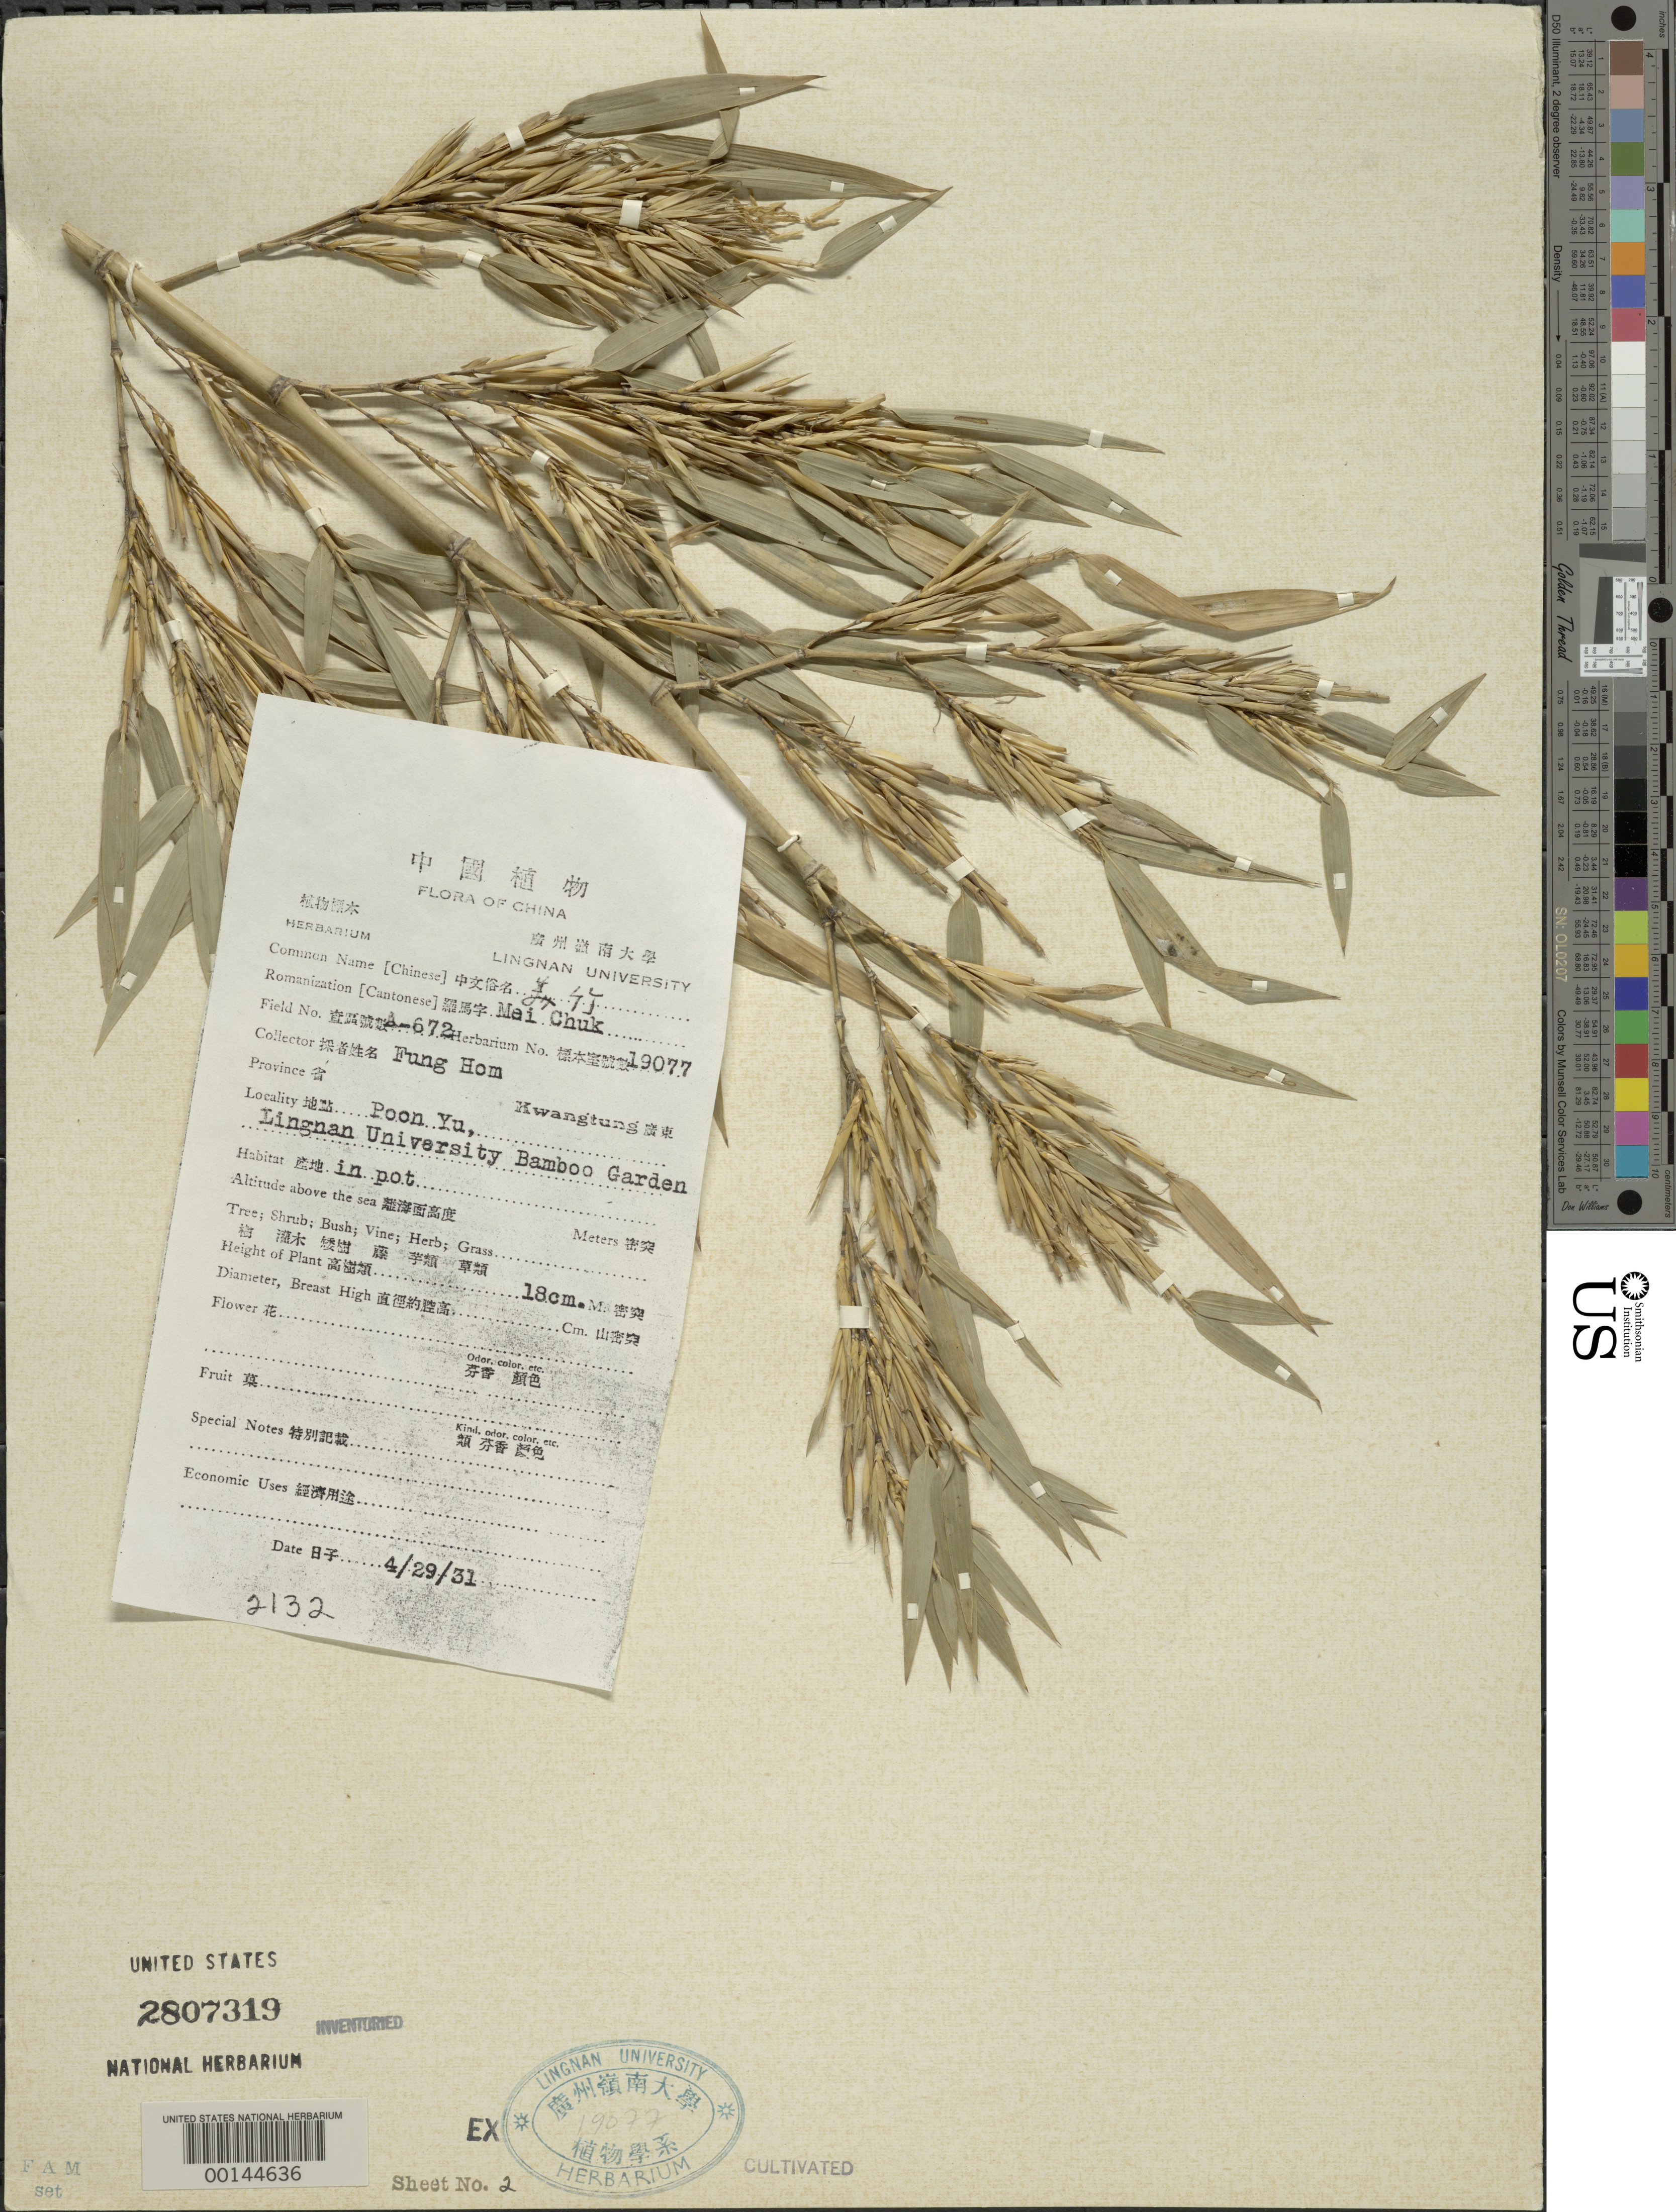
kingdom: Plantae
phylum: Tracheophyta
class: Liliopsida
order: Poales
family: Poaceae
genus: Phyllostachys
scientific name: Phyllostachys sp.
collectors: H. L. Fung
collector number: A-672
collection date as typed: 29 Apr 1931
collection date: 1931-04-29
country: China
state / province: Guangdong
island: Honam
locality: Honan, poon yu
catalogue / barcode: US 2807319